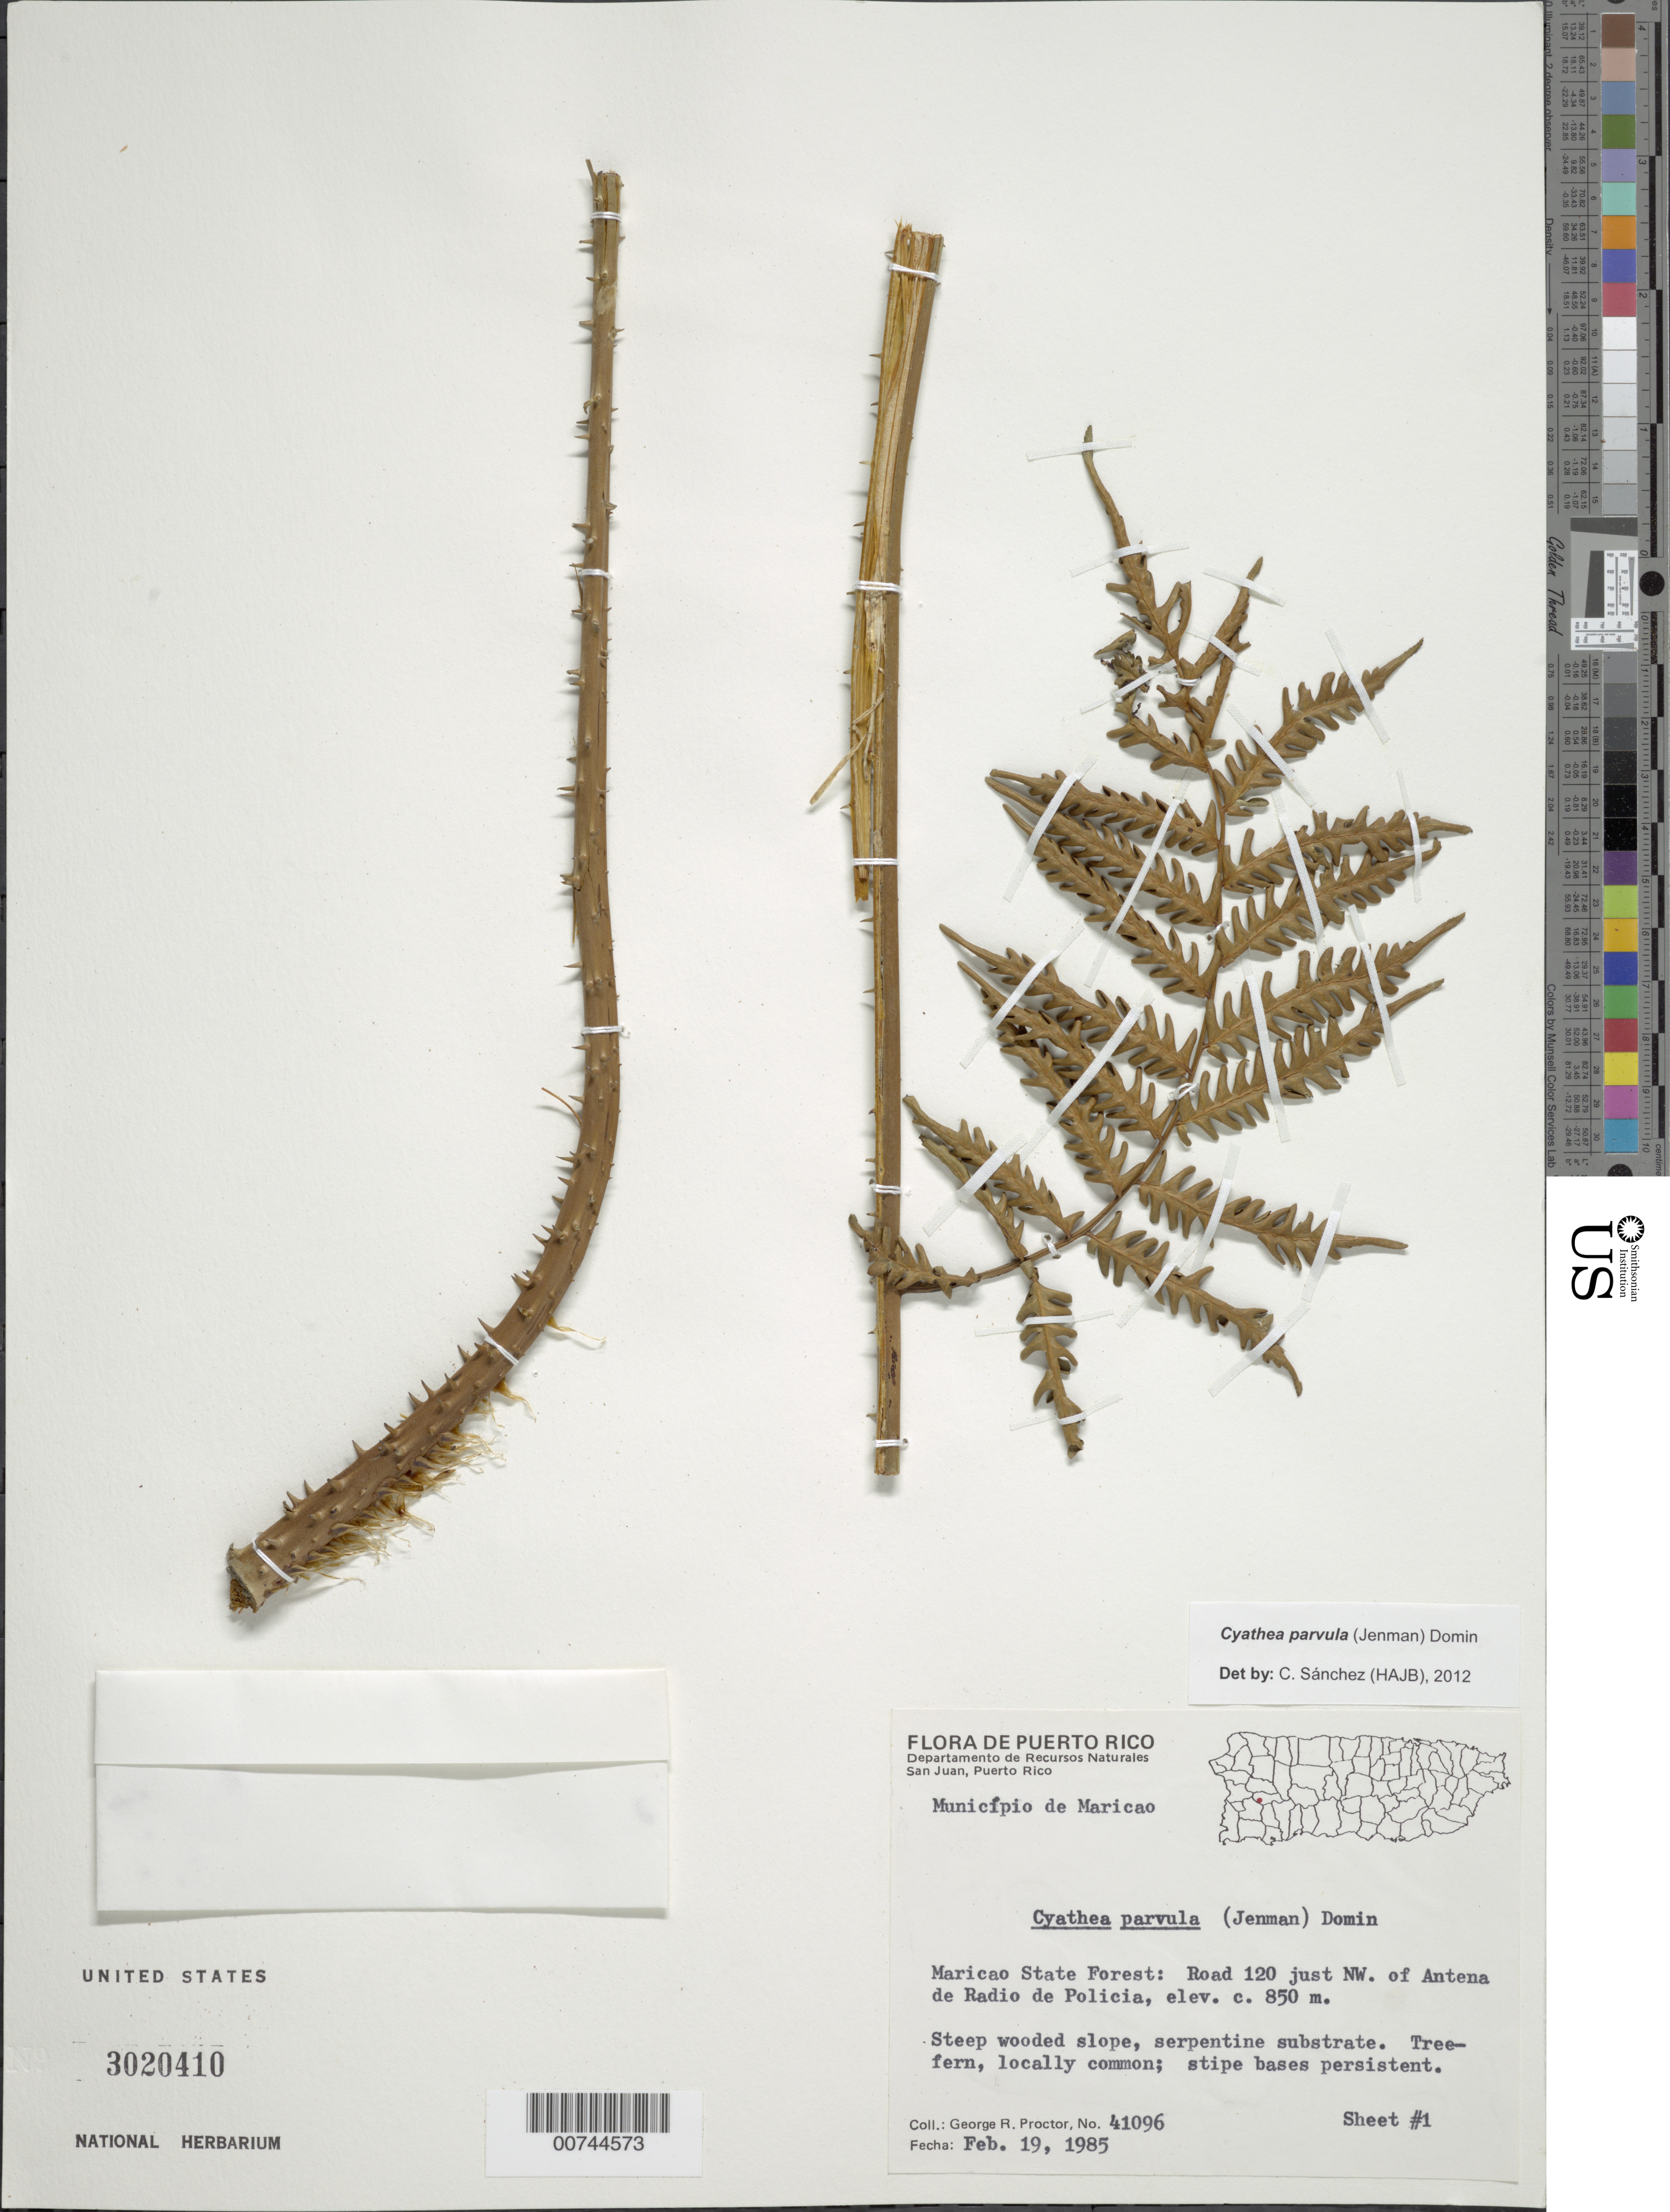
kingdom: Plantae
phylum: Tracheophyta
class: Polypodiopsida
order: Cyatheales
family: Cyatheaceae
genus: Cyathea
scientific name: Cyathea parvula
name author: (Jenman) Domin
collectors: G. R. Proctor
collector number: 41096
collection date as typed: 19 Feb 1985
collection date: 1985-02-19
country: Puerto Rico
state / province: Maricao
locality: Maricao State Forest: Road 120 just NW. of Antena de Radio de Policia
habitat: Steep wooded slope serpentine substrate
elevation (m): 850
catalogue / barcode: US 3020410